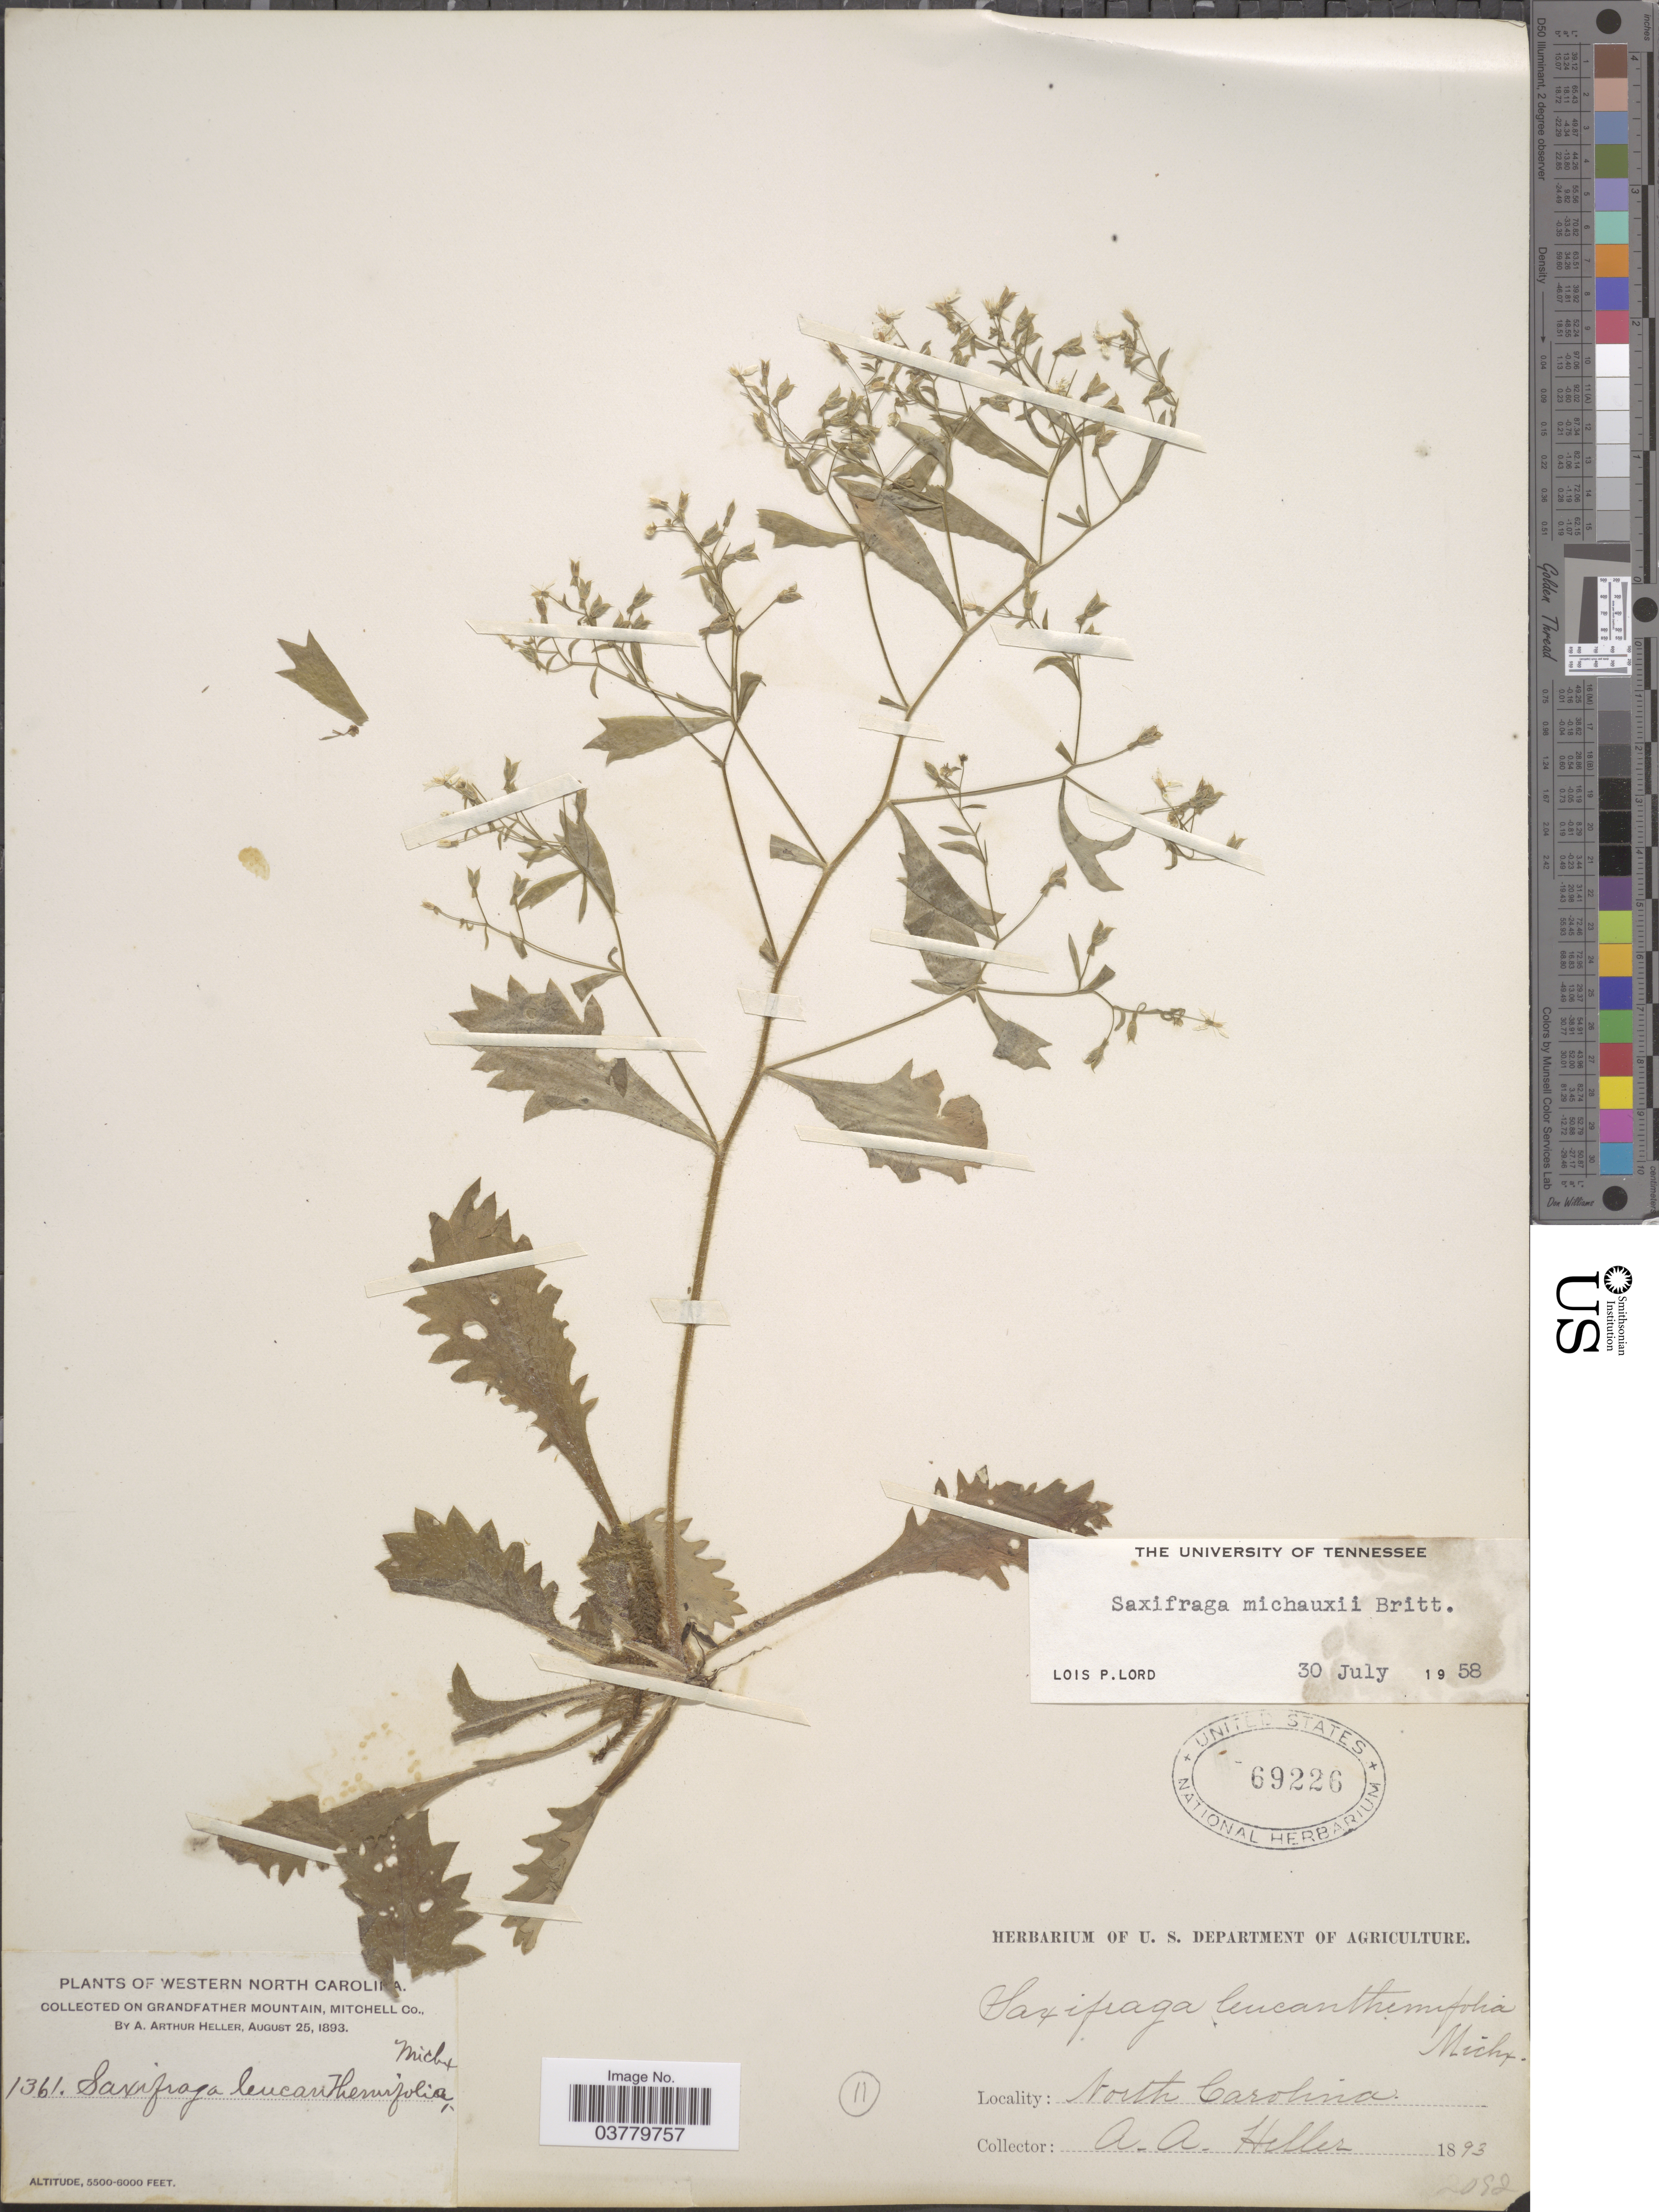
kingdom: Plantae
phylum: Tracheophyta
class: Magnoliopsida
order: Saxifragales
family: Saxifragaceae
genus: Micranthes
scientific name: Micranthes petiolaris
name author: (Raf.) Bush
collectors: A. A. Heller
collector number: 1361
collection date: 1893-08-25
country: United States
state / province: North Carolina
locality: Western North Carolina. On Grandfather Mountain, Mitchell Co.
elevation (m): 1676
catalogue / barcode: US 69226